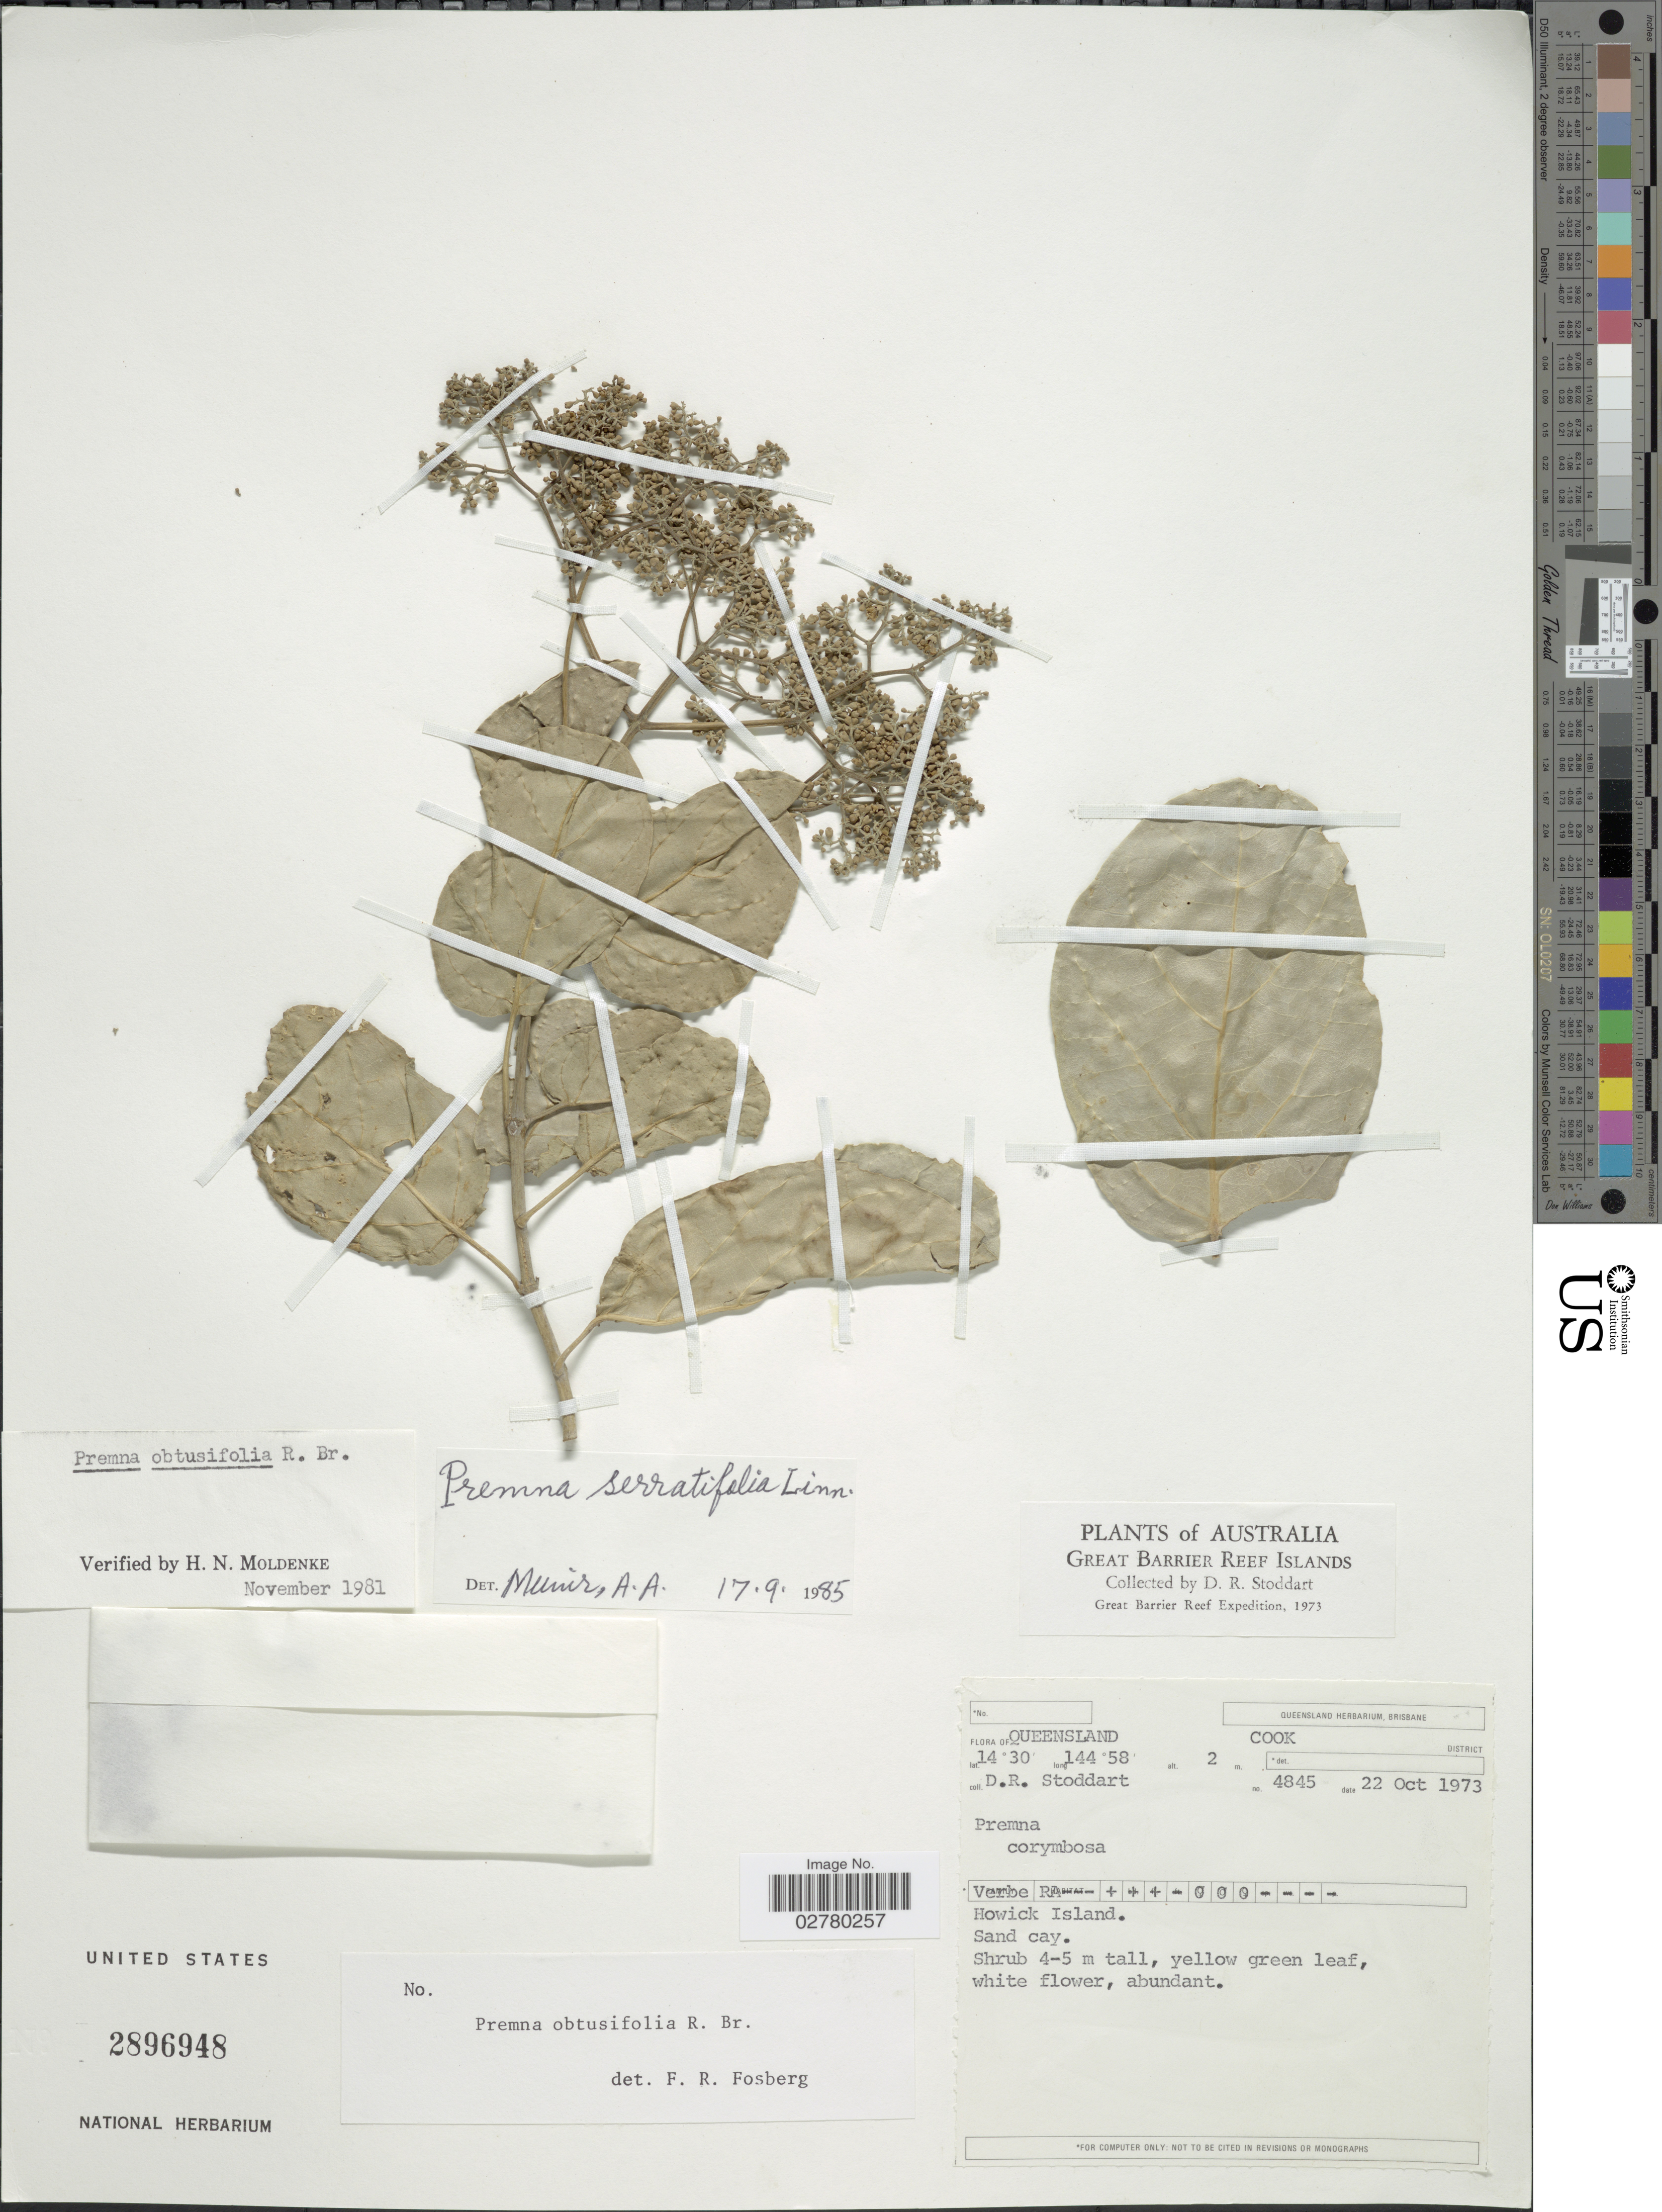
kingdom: Plantae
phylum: Tracheophyta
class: Magnoliopsida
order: Lamiales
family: Lamiaceae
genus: Premna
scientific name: Premna serratifolia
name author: L.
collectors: D. R. Stoddart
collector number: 4845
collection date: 1973-10-22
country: Australia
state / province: Queensland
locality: Great Barrier Reef Islands, Cook District, Howick Island.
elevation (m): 2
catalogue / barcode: US 2896948